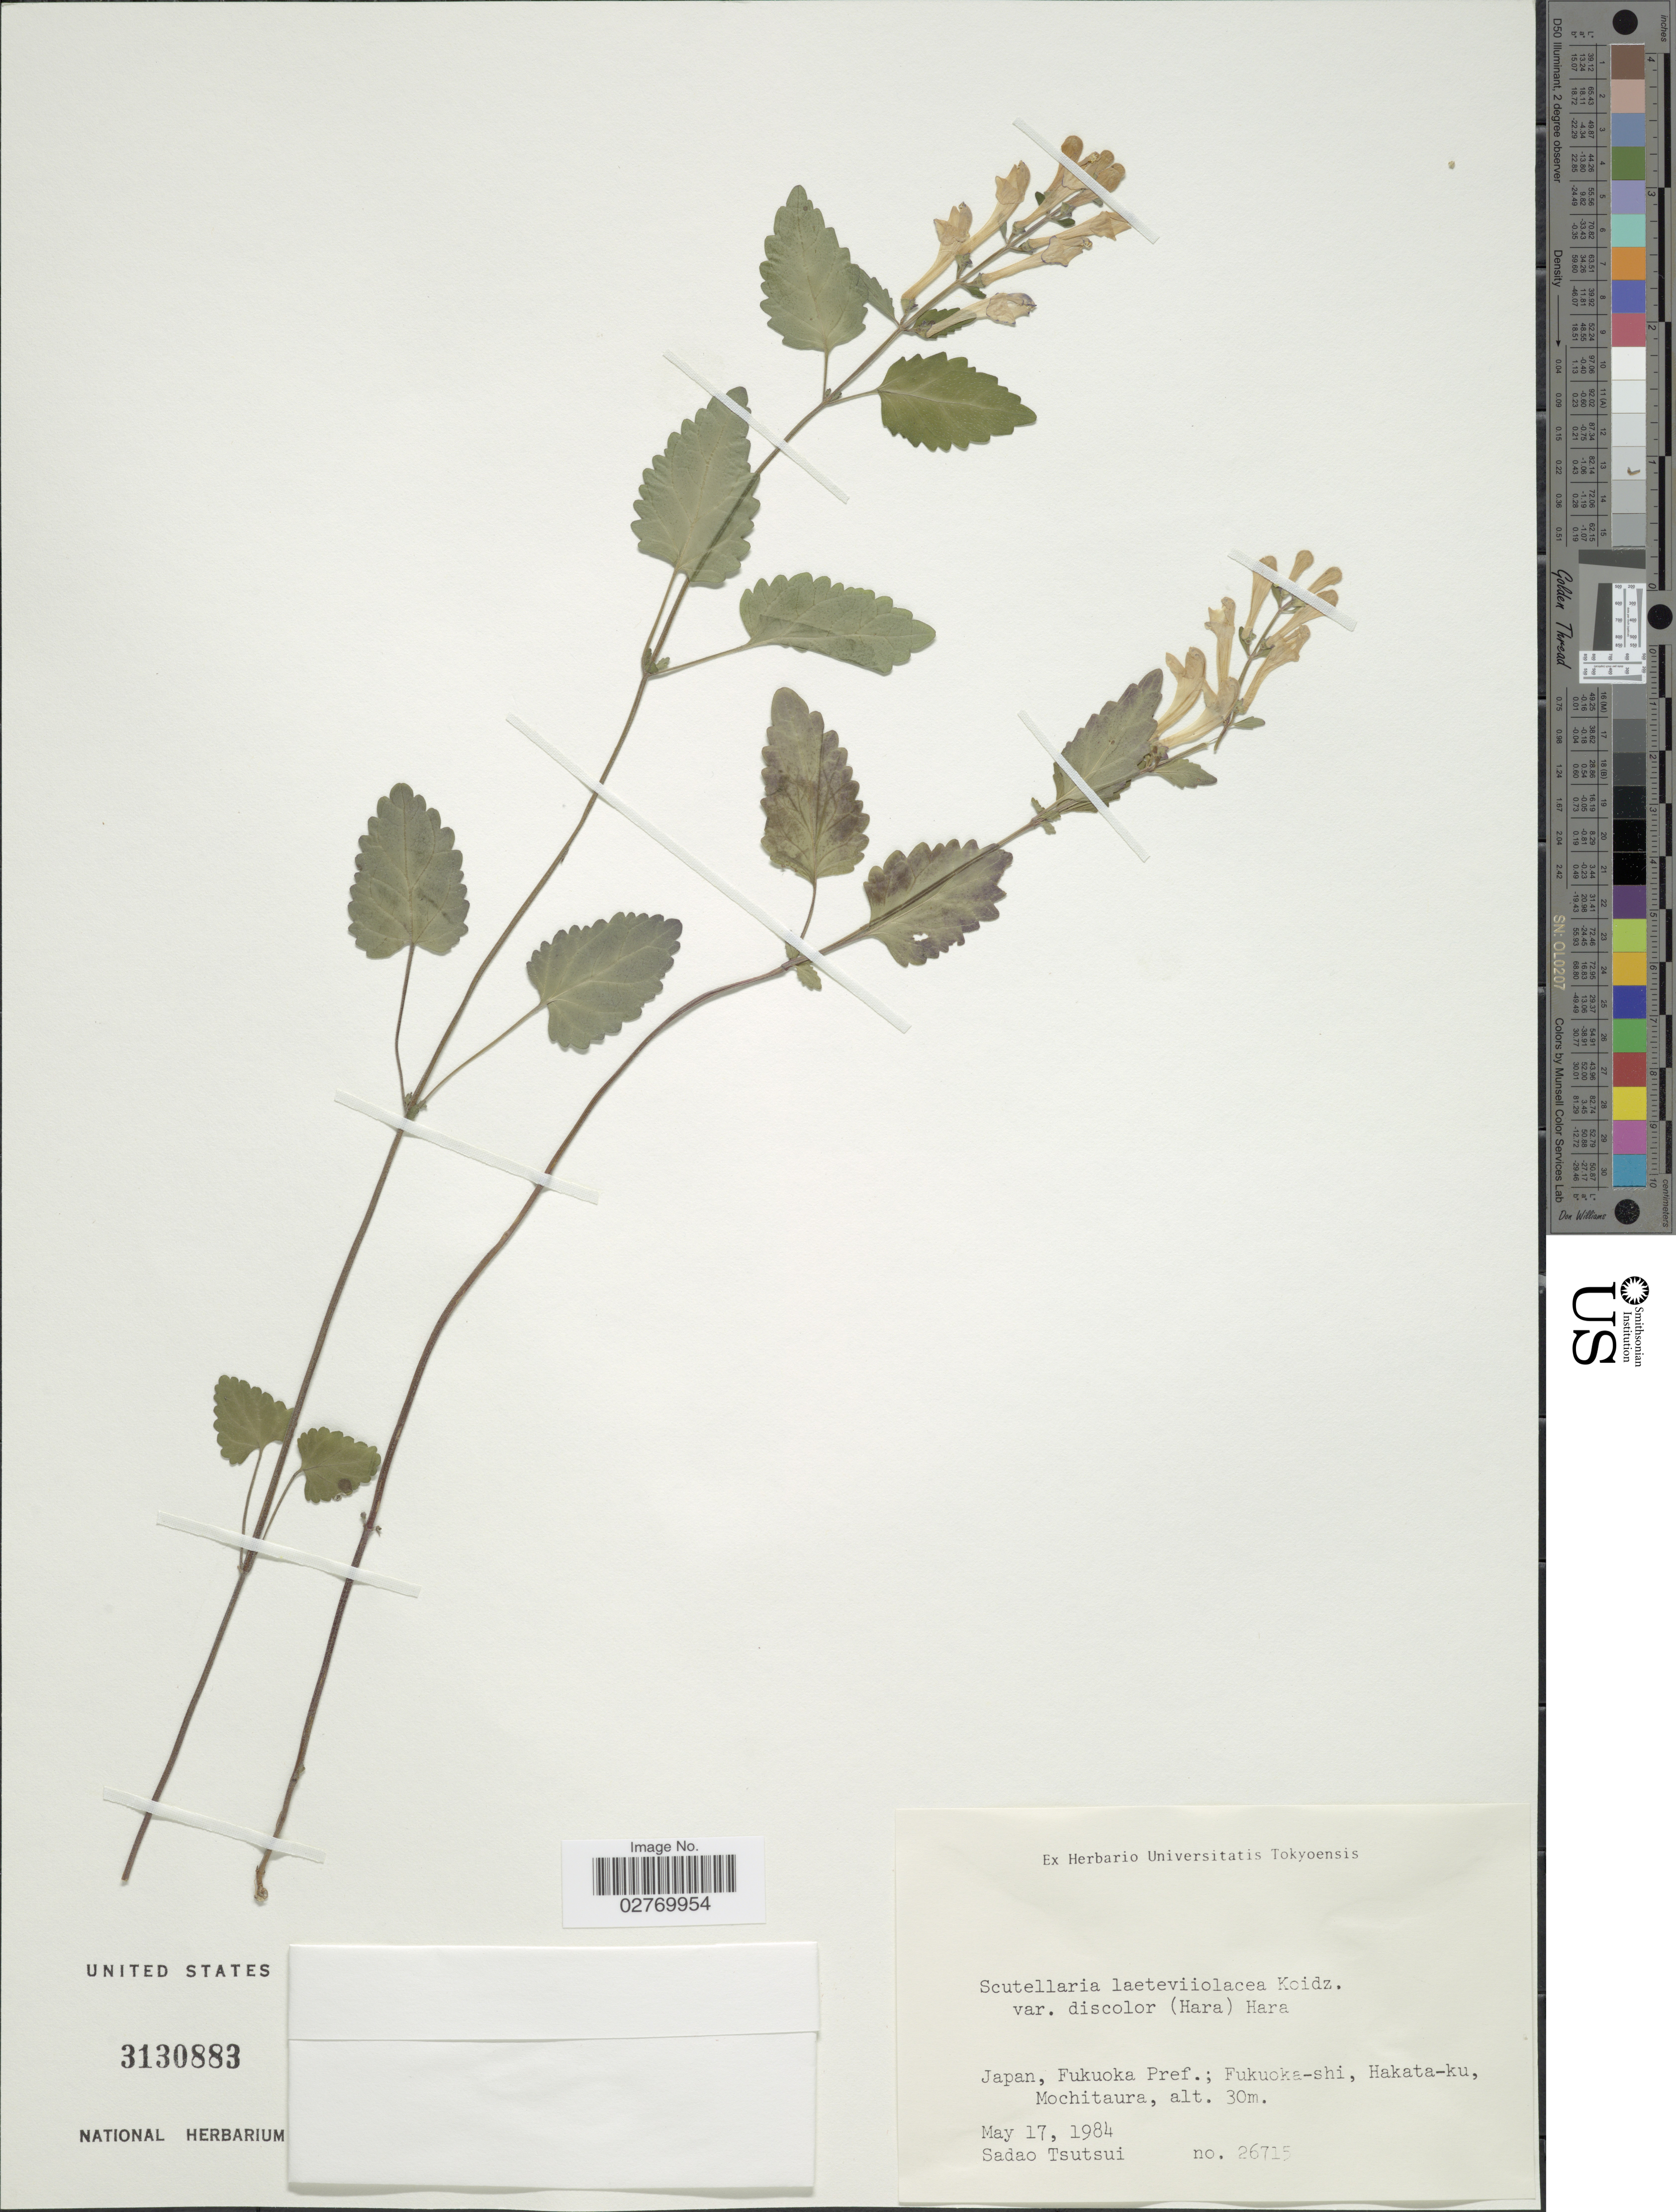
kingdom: Plantae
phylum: Tracheophyta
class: Magnoliopsida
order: Lamiales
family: Lamiaceae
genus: Scutellaria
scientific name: Scutellaria laeteviolacea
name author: Koidz.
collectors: S. Tsutsui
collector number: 26715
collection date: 1984-05-17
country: Japan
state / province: Hukuoka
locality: Fukuoka Pref.; Fukuoka-shi, Hakata-ku, Mochitaura.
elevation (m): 30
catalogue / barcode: US 3130883